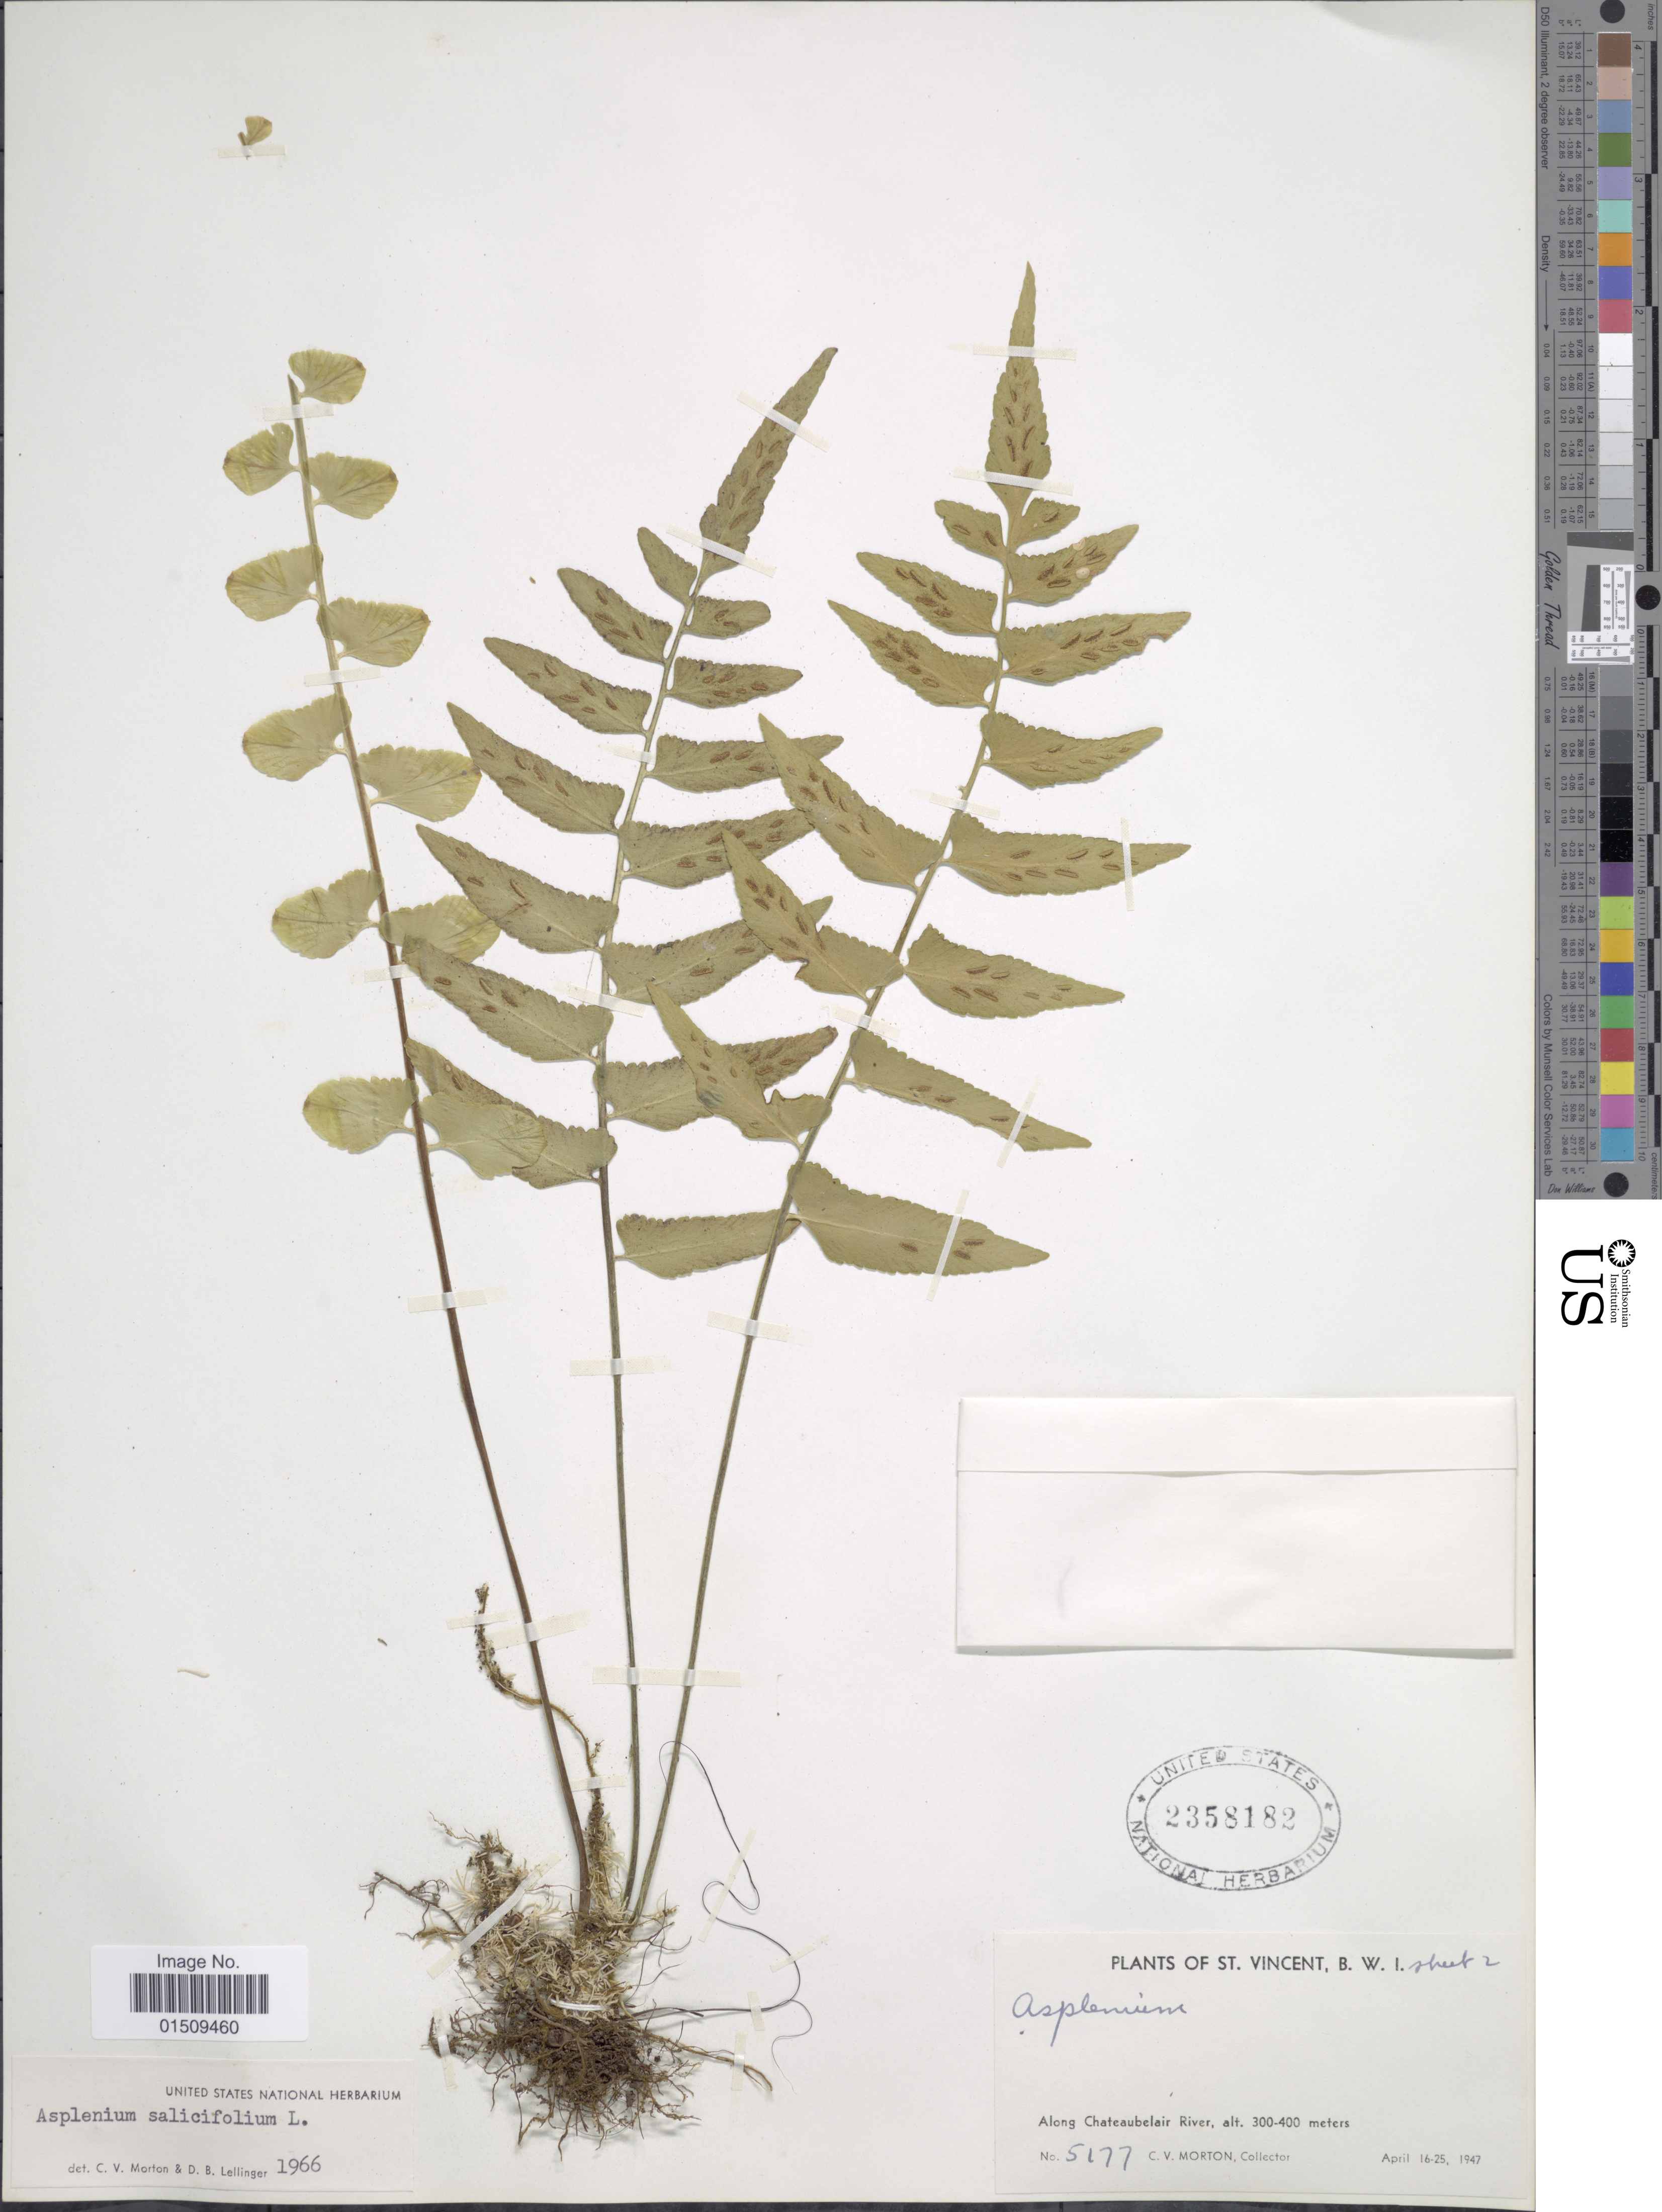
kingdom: Plantae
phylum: Tracheophyta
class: Polypodiopsida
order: Polypodiales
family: Aspleniaceae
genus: Asplenium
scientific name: Asplenium salicifolium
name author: L.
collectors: C. V. Morton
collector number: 5177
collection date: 1947-04-16/1947-04-25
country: St. Vincent - Grenadines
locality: St. Vincent, B.W.I. Along Chateaubelair River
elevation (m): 300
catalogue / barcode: US 2358182